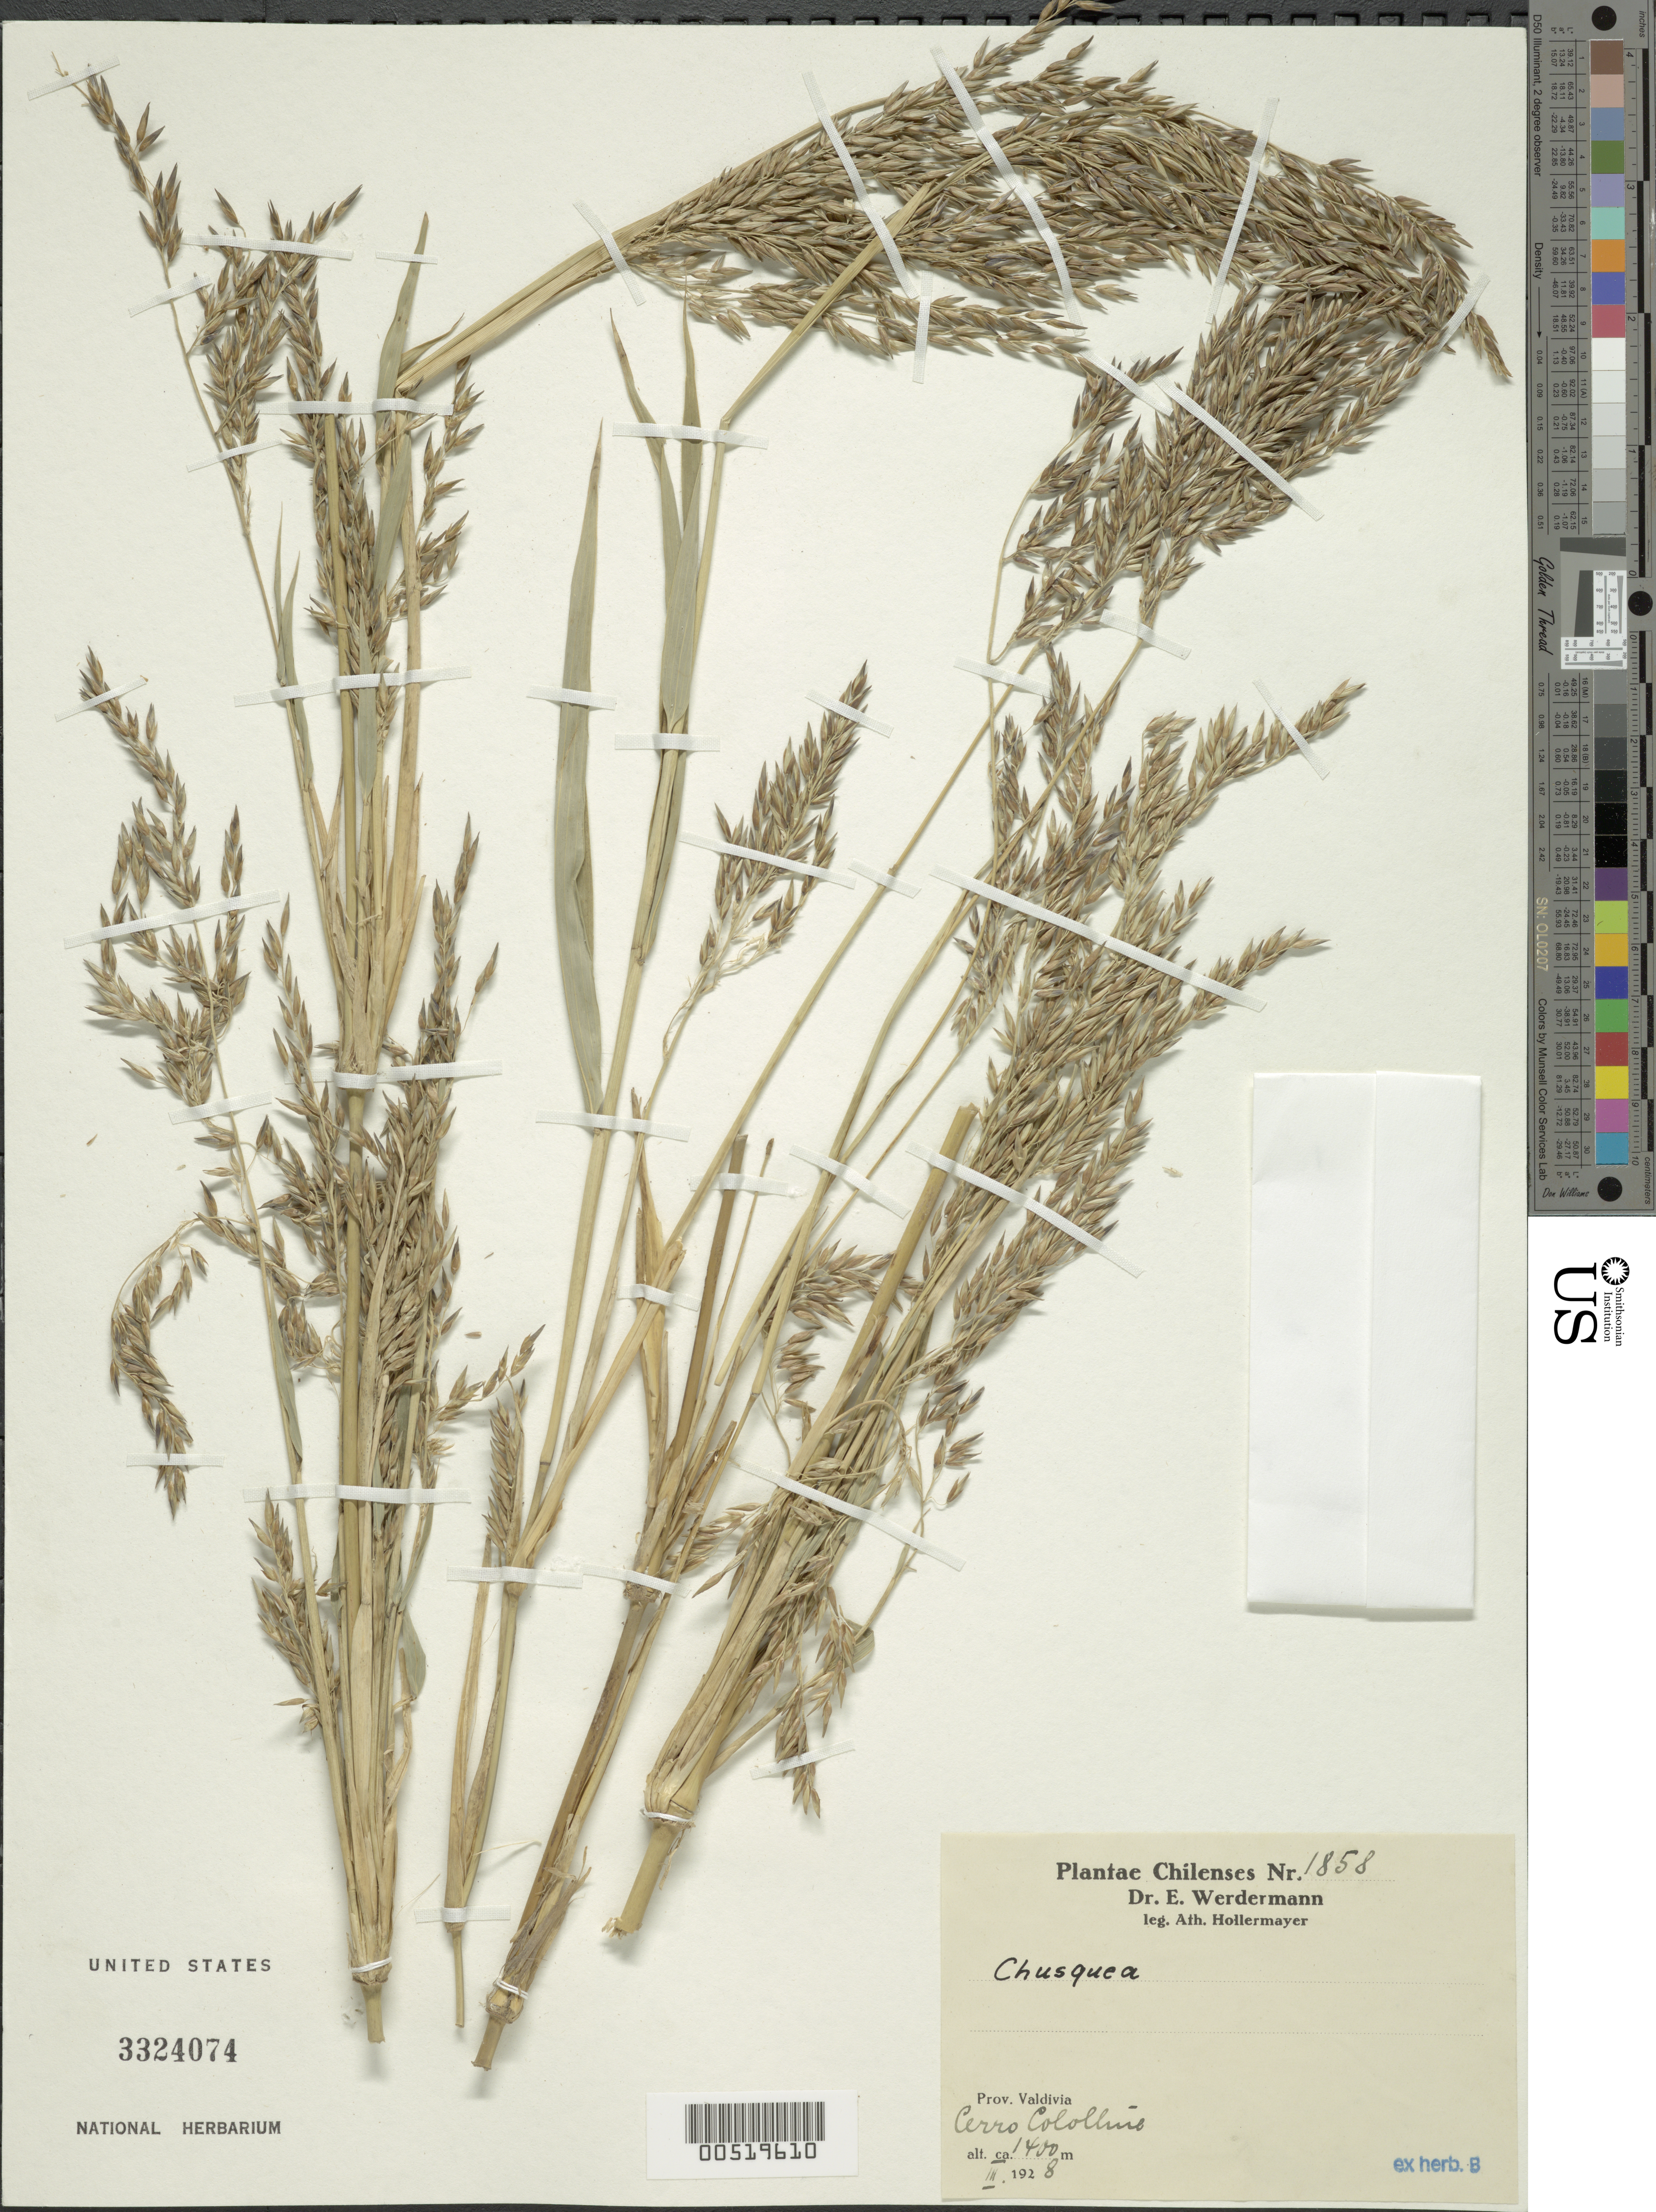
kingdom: Plantae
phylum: Tracheophyta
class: Liliopsida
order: Poales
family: Poaceae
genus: Chusquea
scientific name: Chusquea montana f. montana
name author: Phil.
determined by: Guerreiro, C.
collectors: A. Hollermayer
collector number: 1858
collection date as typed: Mar 1928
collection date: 1928-03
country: Chile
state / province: Los Lagos (X)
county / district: Valdivia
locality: Cerro cololline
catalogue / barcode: US 3324074